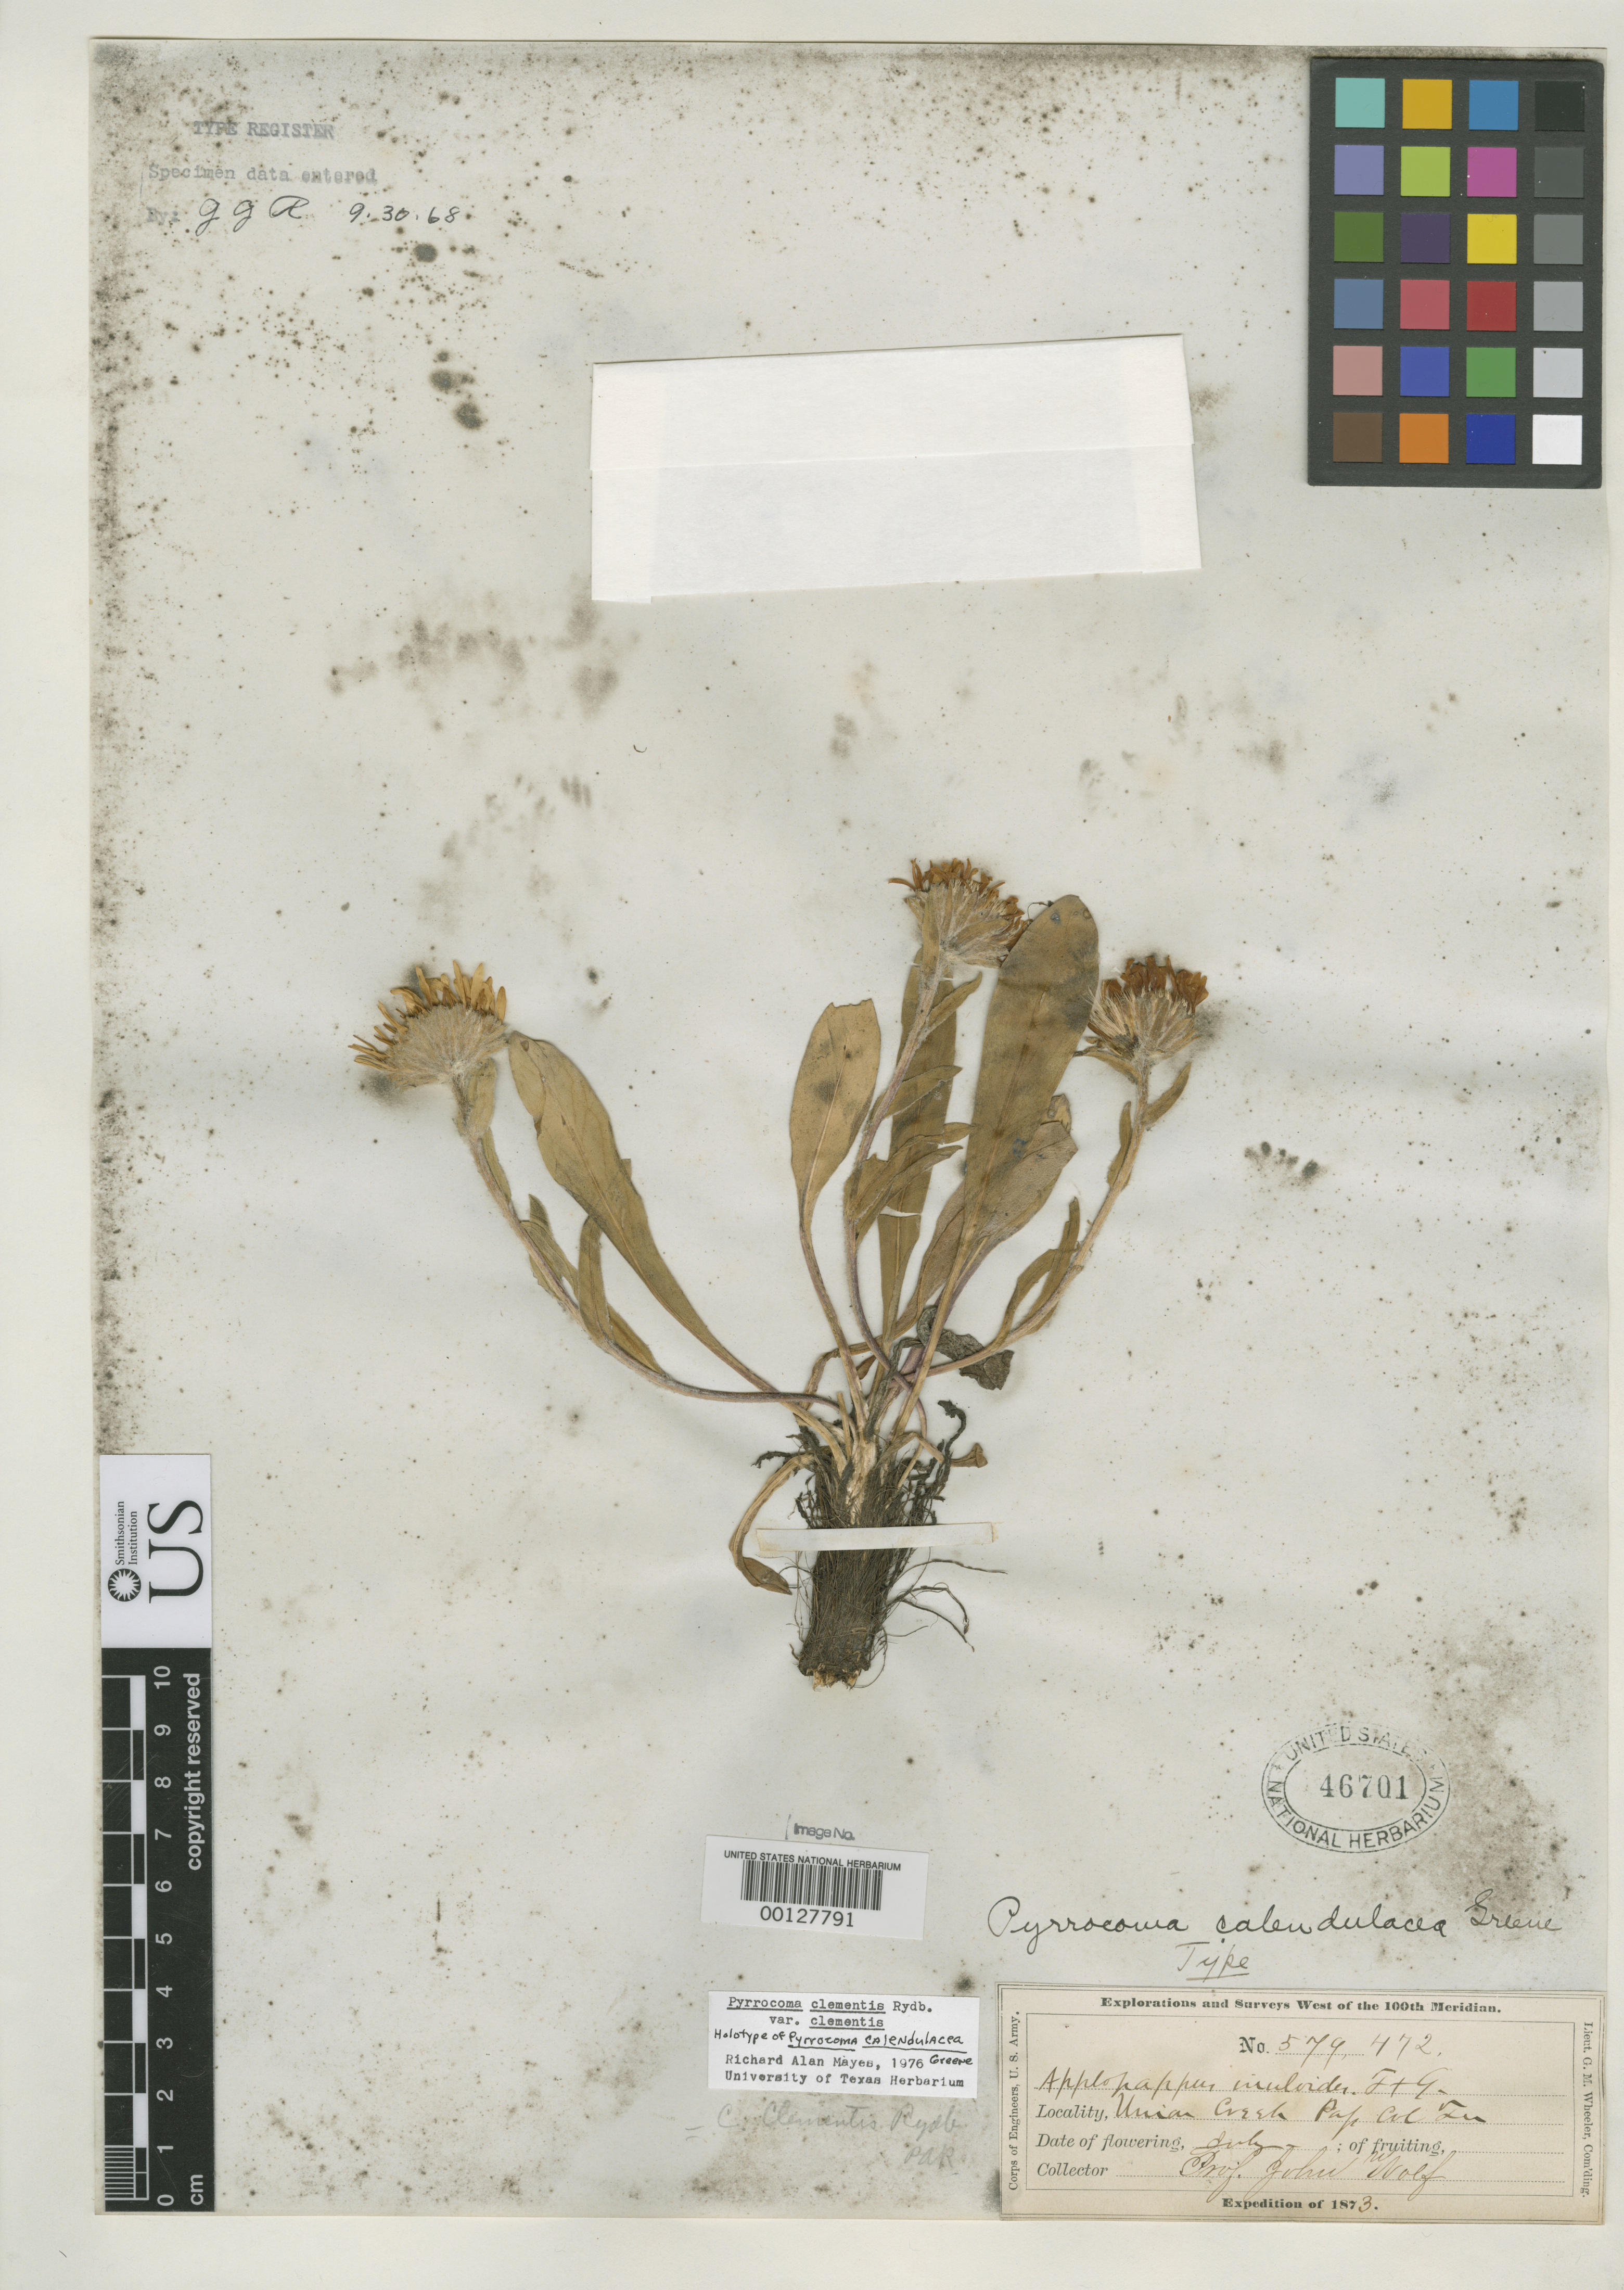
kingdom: Plantae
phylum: Tracheophyta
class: Magnoliopsida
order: Asterales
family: Asteraceae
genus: Pyrrocoma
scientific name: Pyrrocoma calendulacea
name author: Greene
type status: Isotype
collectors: J. Wolf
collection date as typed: Jul 1873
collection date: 1873-07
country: United States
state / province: Colorado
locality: Union Creek Pass.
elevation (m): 305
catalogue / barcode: US 46701